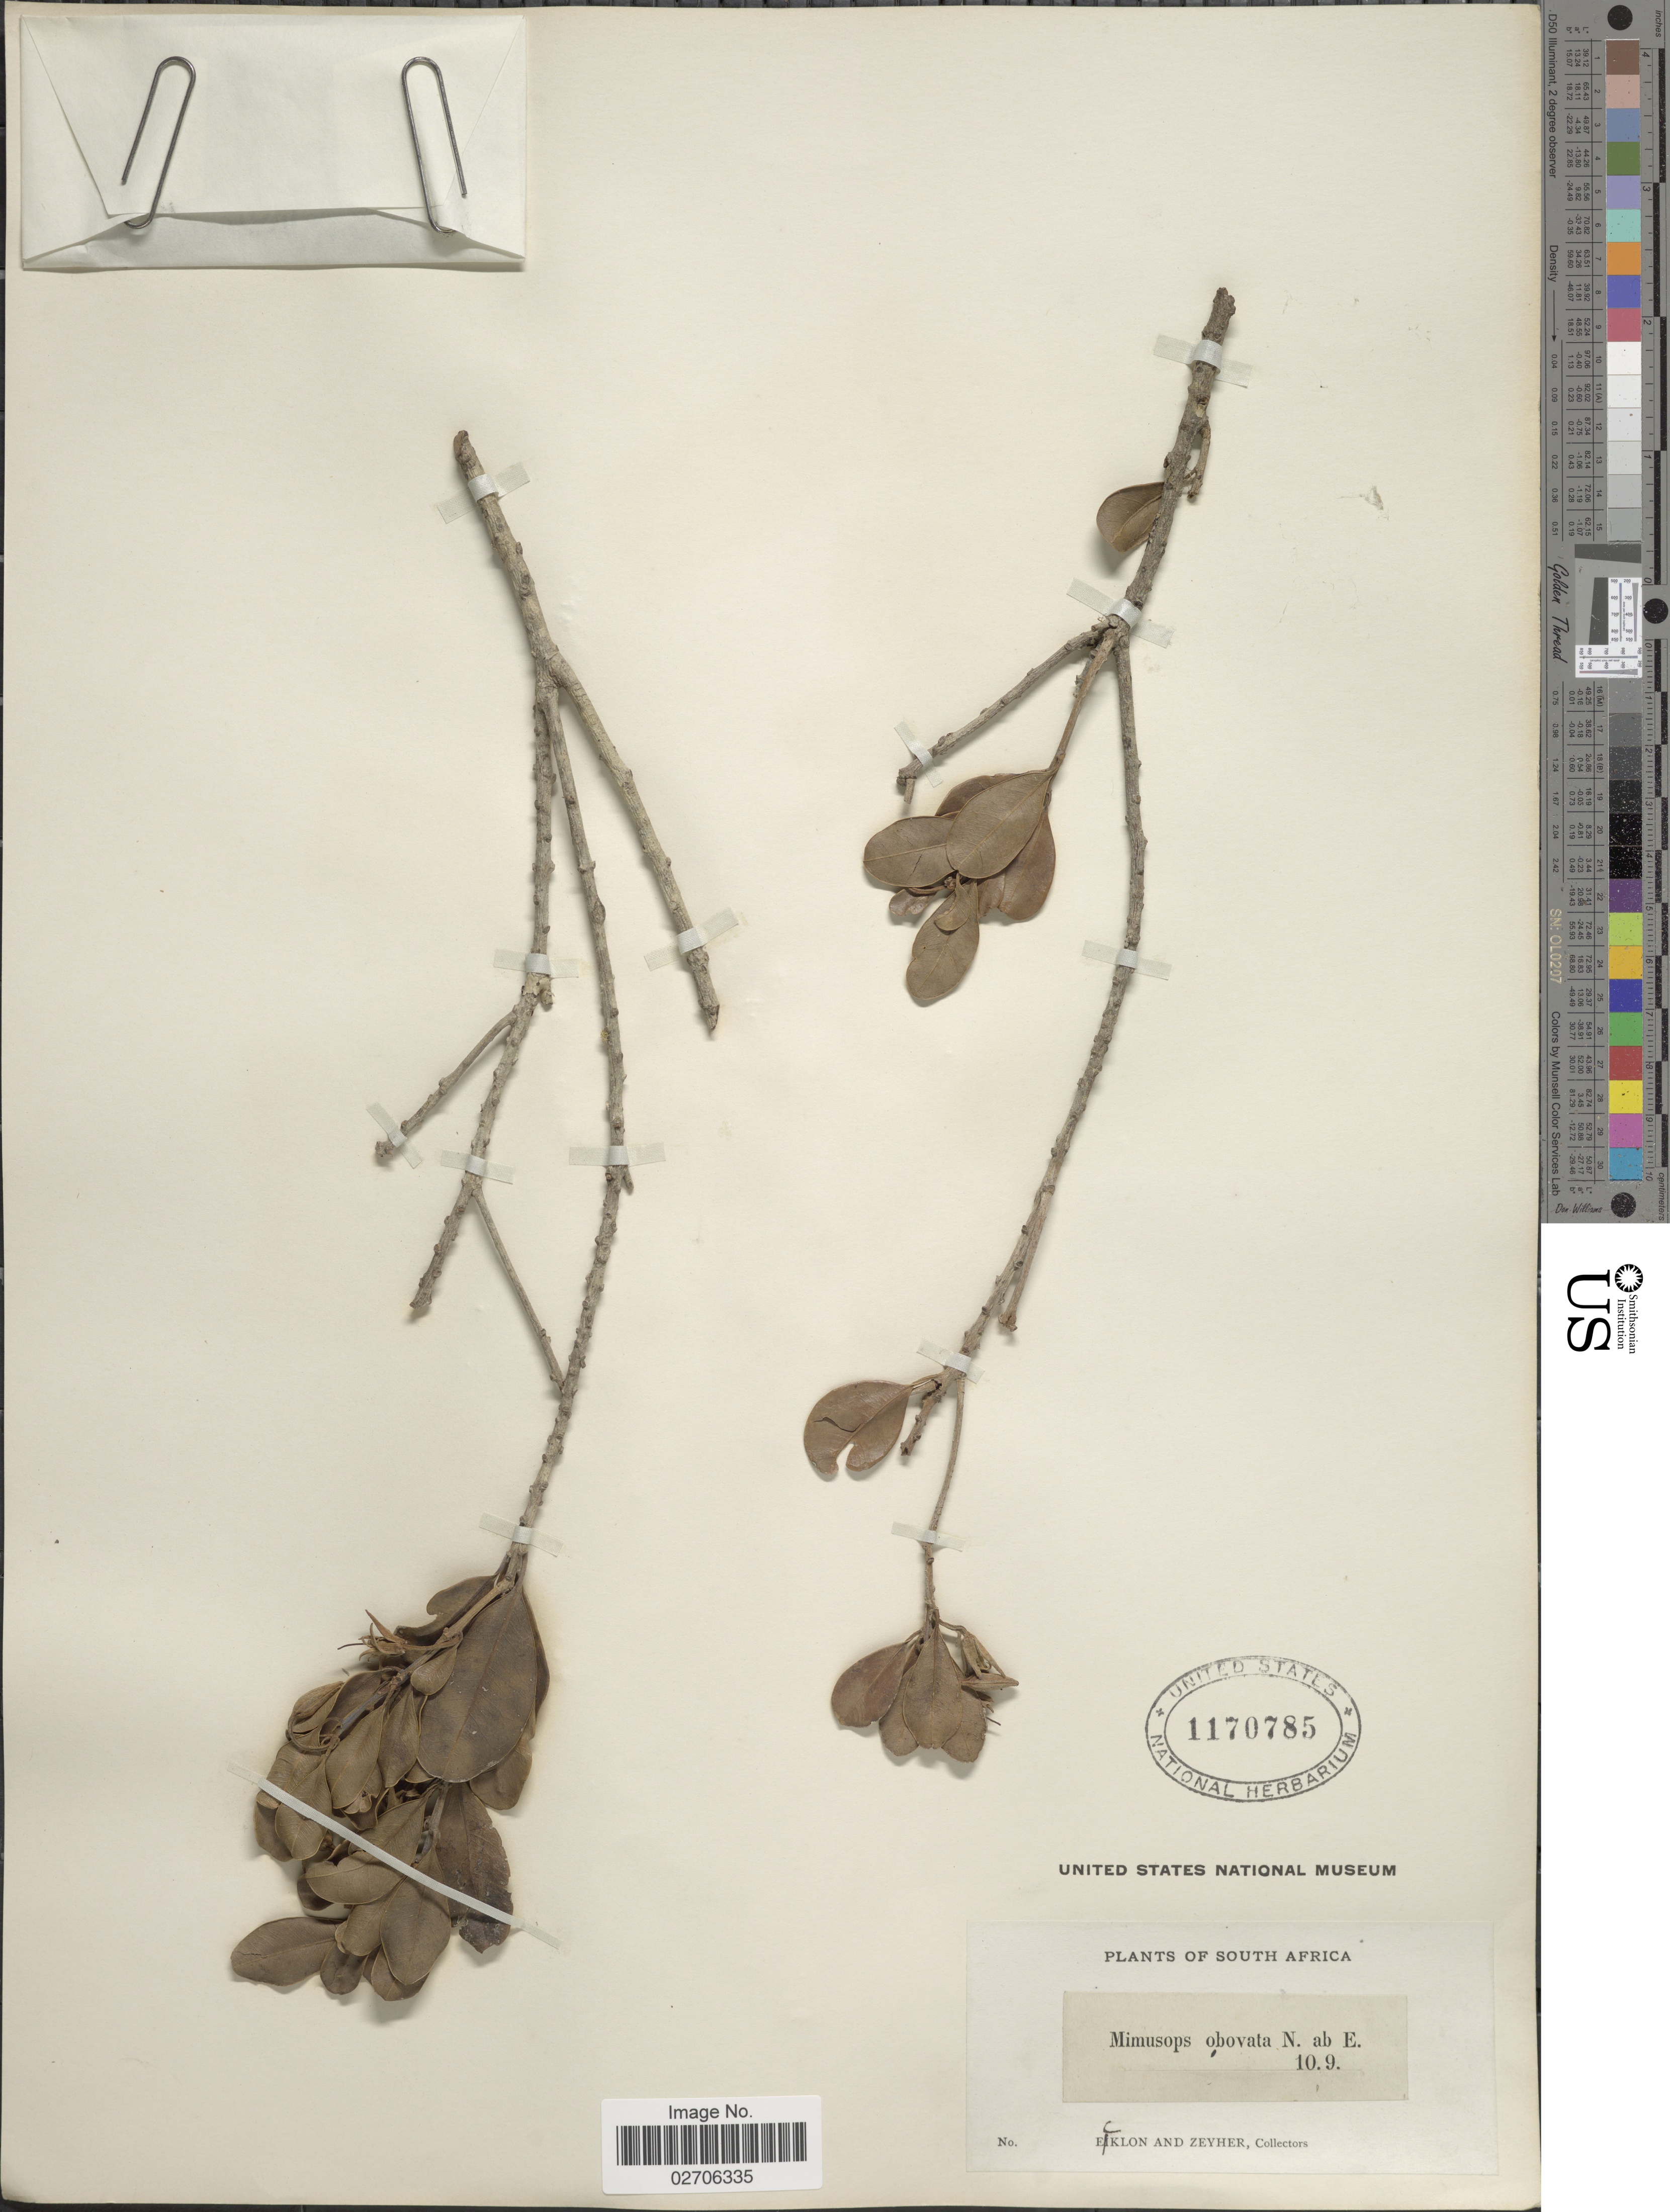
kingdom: Plantae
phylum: Tracheophyta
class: Magnoliopsida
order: Ericales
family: Sapotaceae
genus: Mimusops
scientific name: Mimusops obovata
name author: Sond.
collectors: -. Ecklon & -. Zeyher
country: South Africa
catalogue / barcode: US 1170785